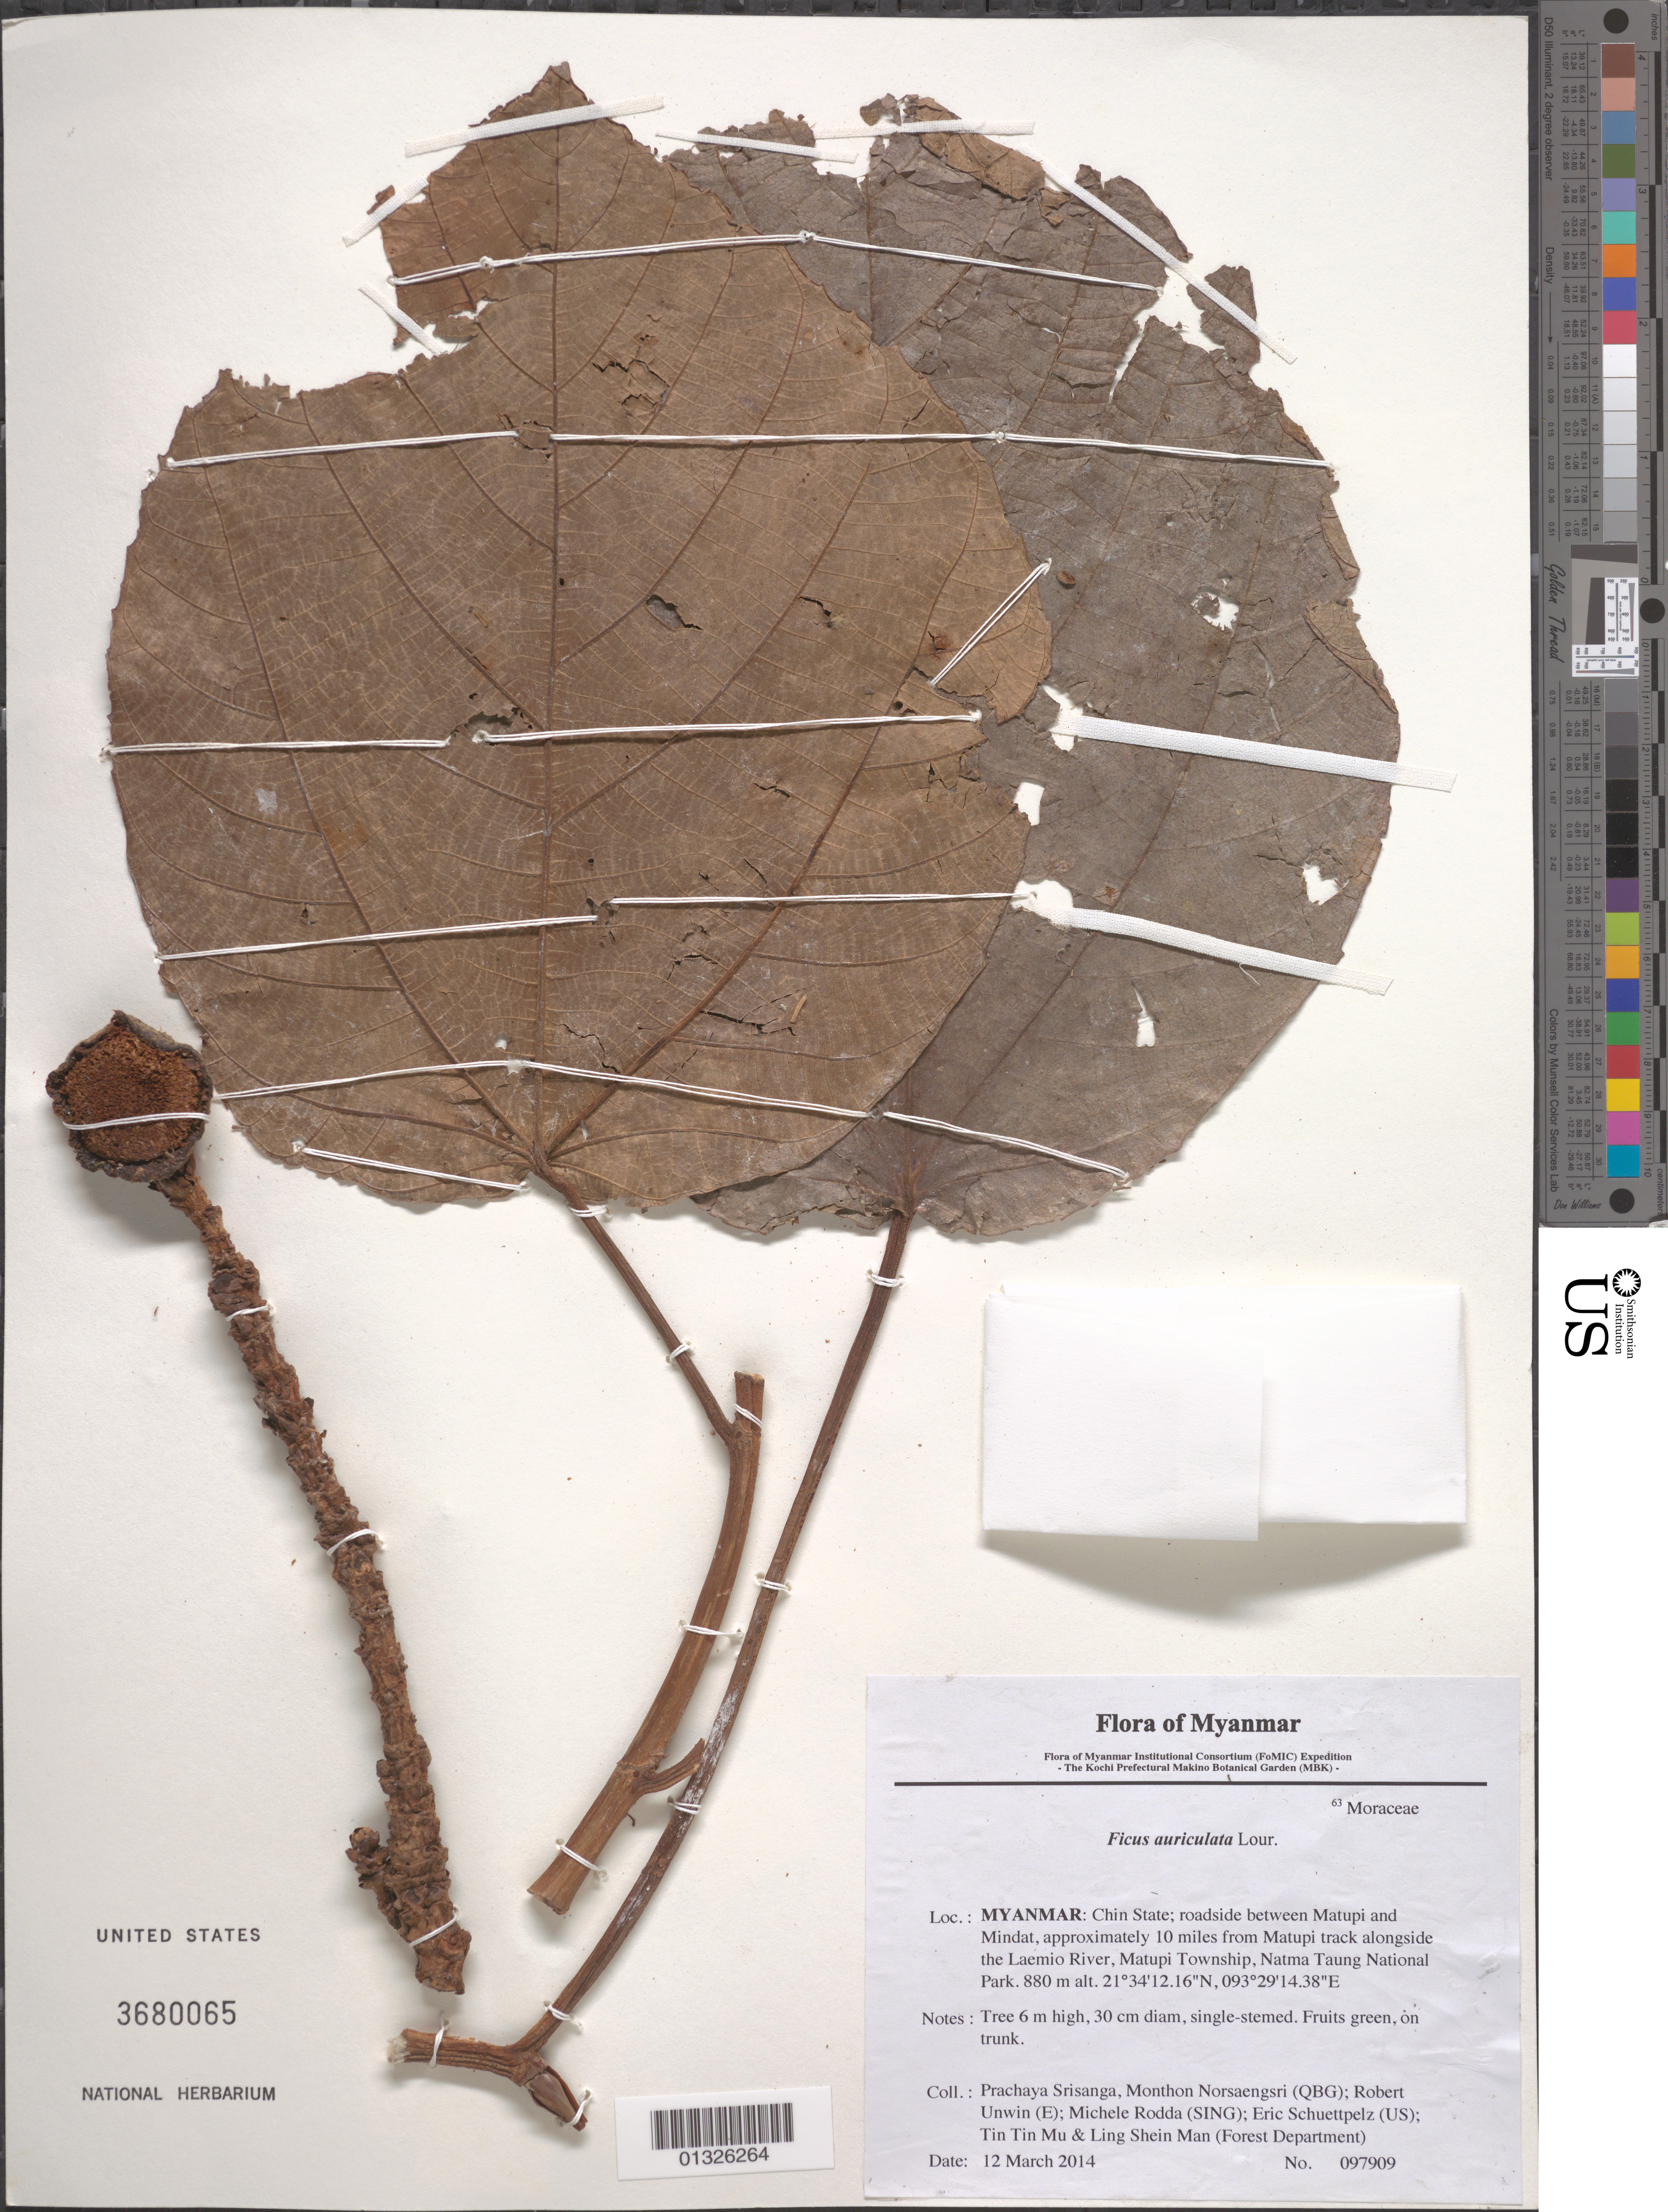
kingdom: Plantae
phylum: Tracheophyta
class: Magnoliopsida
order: Rosales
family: Moraceae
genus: Ficus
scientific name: Ficus auriculata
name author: Lour.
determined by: Fujikawa, Kazumi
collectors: P. Srisanga, M. Norsaengsri, R. Unwin, M. Rodda, E. Schuettpelz, Tin Tin Mu & Ling Shein Man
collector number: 97909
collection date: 2014-03-12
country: Myanmar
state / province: Chin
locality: Roadside between Matupi and Mindat, approximately 10 miles from Matupi track alongside the Laemio River, Matupi Township, Natma Taung National Park.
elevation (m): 880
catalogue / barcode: US 3680065